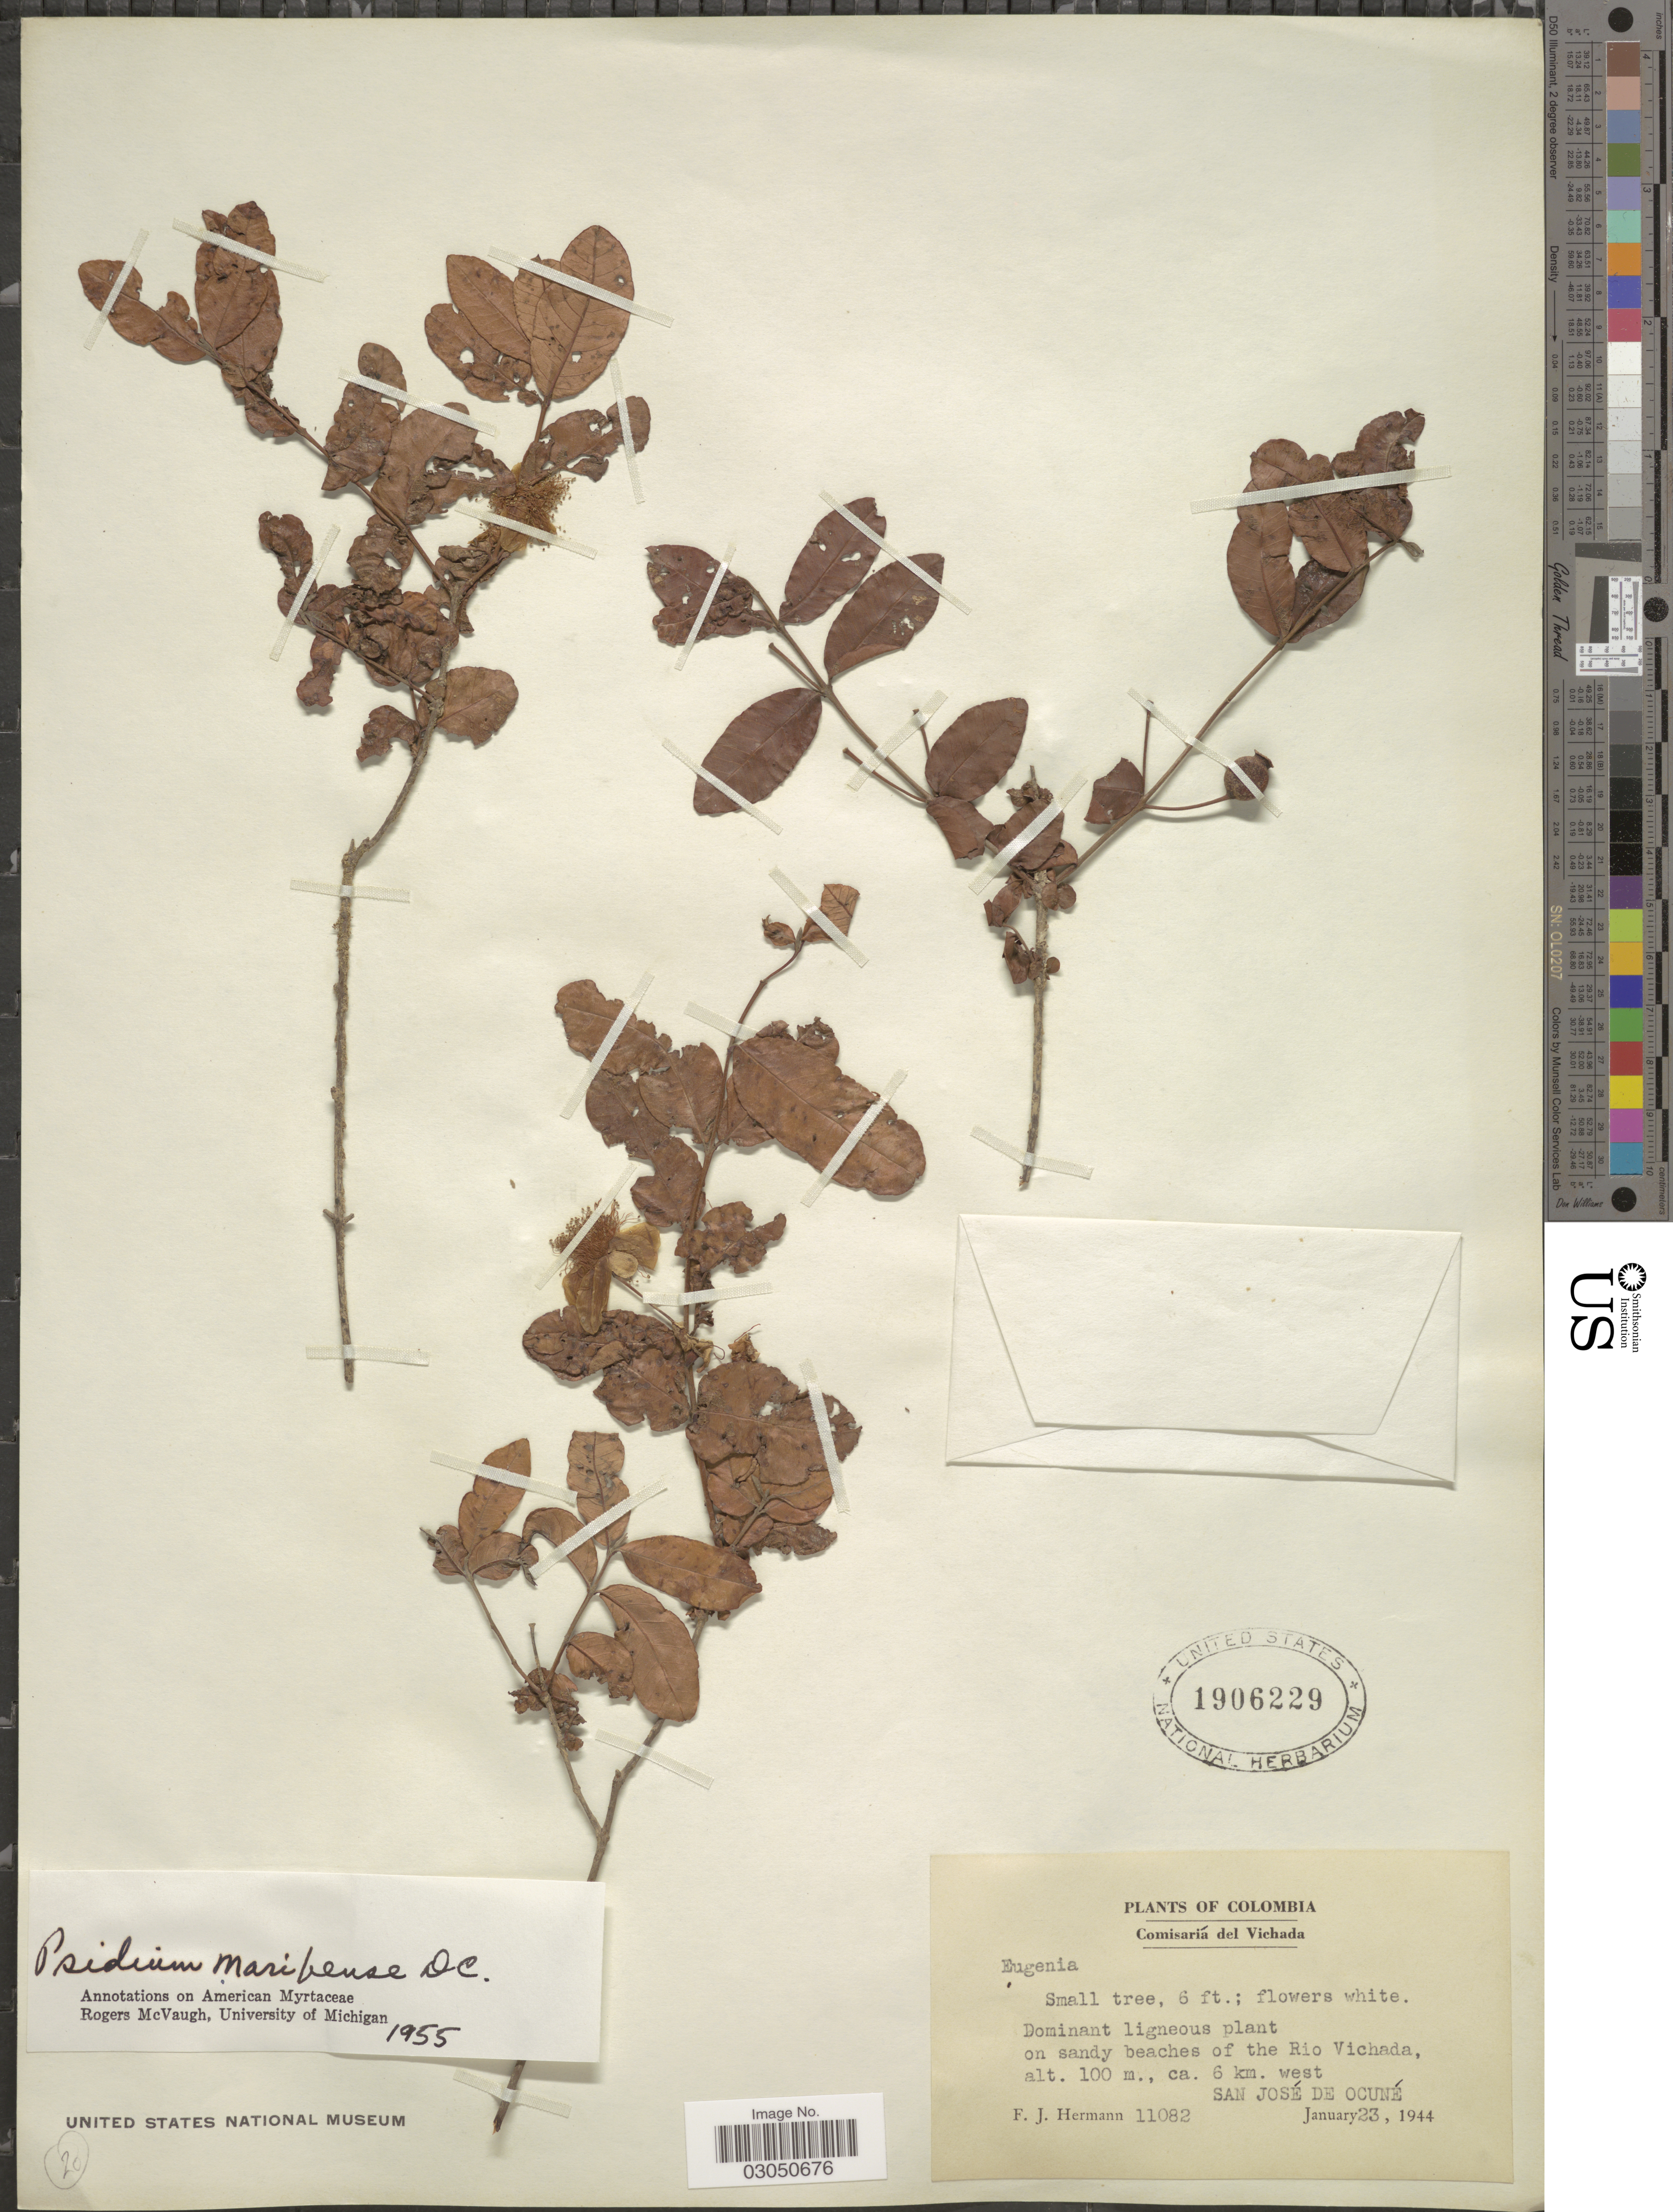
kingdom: Plantae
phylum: Tracheophyta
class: Magnoliopsida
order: Myrtales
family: Myrtaceae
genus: Psidium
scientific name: Psidium maribense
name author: DC.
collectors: F. J. Hermann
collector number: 11082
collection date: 1944-01-23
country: Colombia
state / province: Vichada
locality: Comisaría del Vichada. Dominant ligneous plant on sandy beaches of the Rio Vichada, ca. 6 km. west San José de Ocuné.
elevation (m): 100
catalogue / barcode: US 1906229